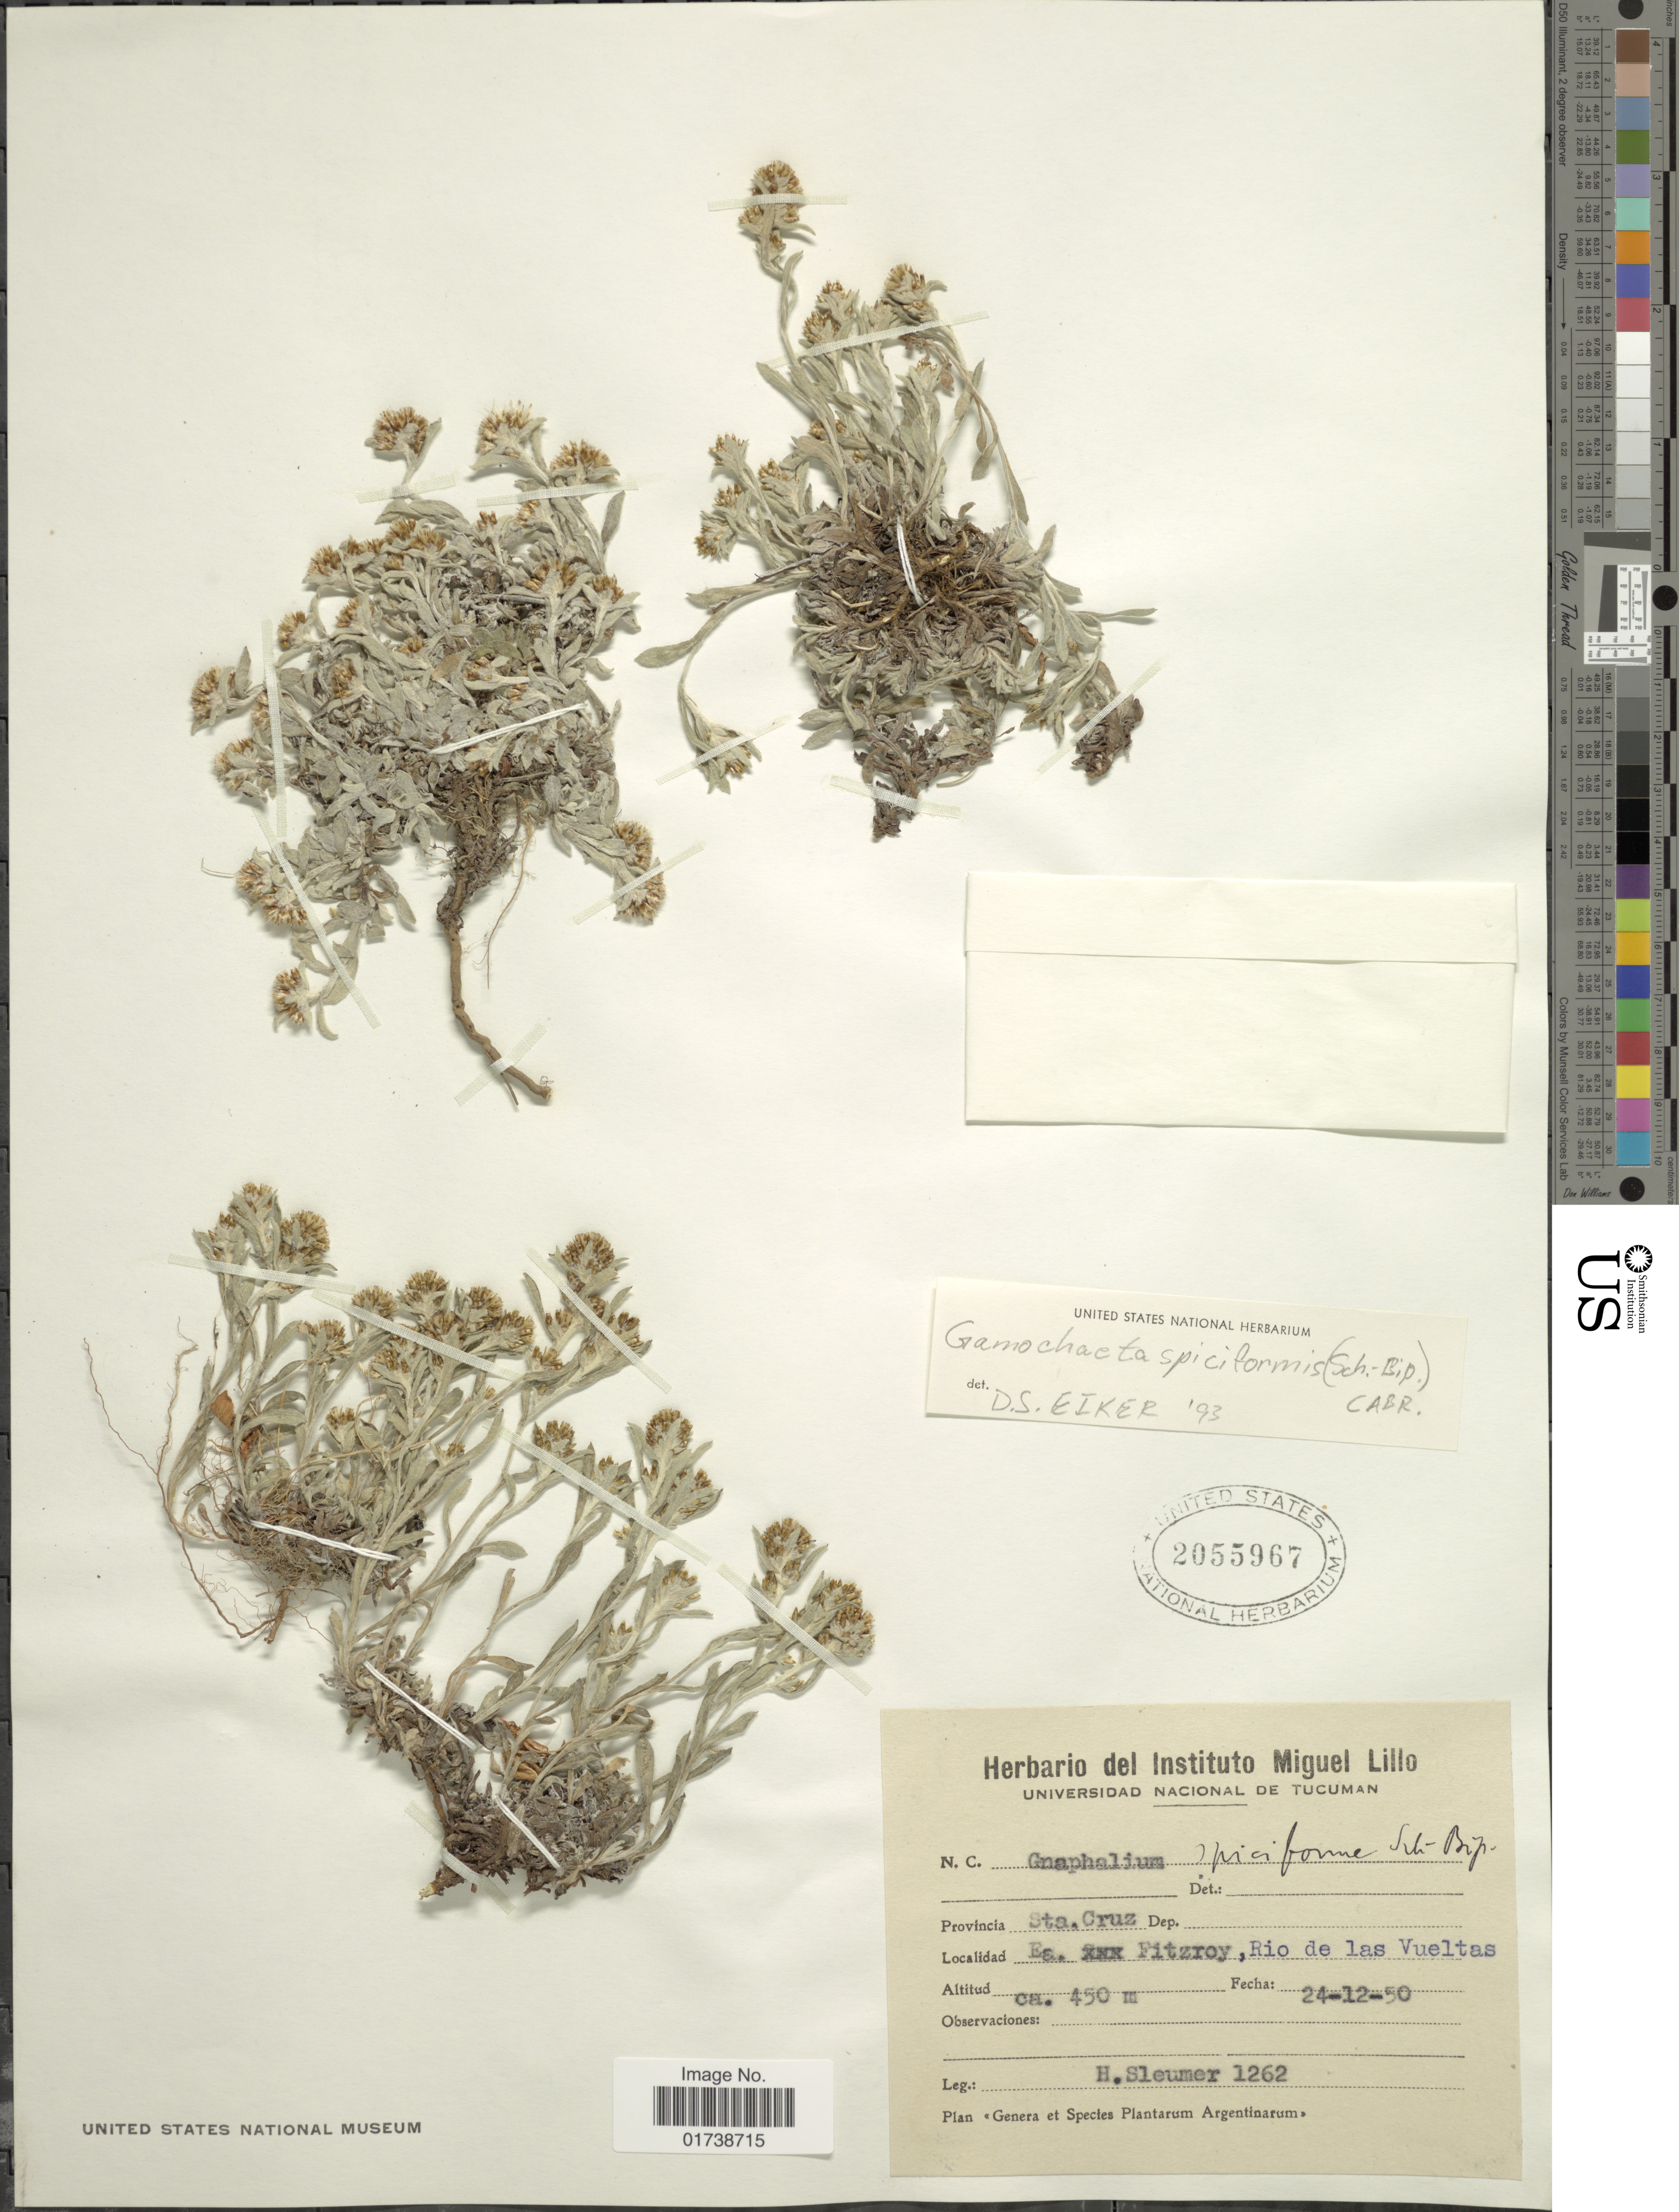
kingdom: Plantae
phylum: Tracheophyta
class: Magnoliopsida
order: Asterales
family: Asteraceae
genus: Gamochaeta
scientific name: Gamochaeta spiciformis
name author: (Sch. Bip.) Cabrera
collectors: H. O. Sleumer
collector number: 1262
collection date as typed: Transcribed d/m/y: 24/12/50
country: Argentina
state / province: Santa Cruz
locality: Ea. Fitzroy, Rio de las Vueltas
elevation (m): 450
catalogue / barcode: US 2055967